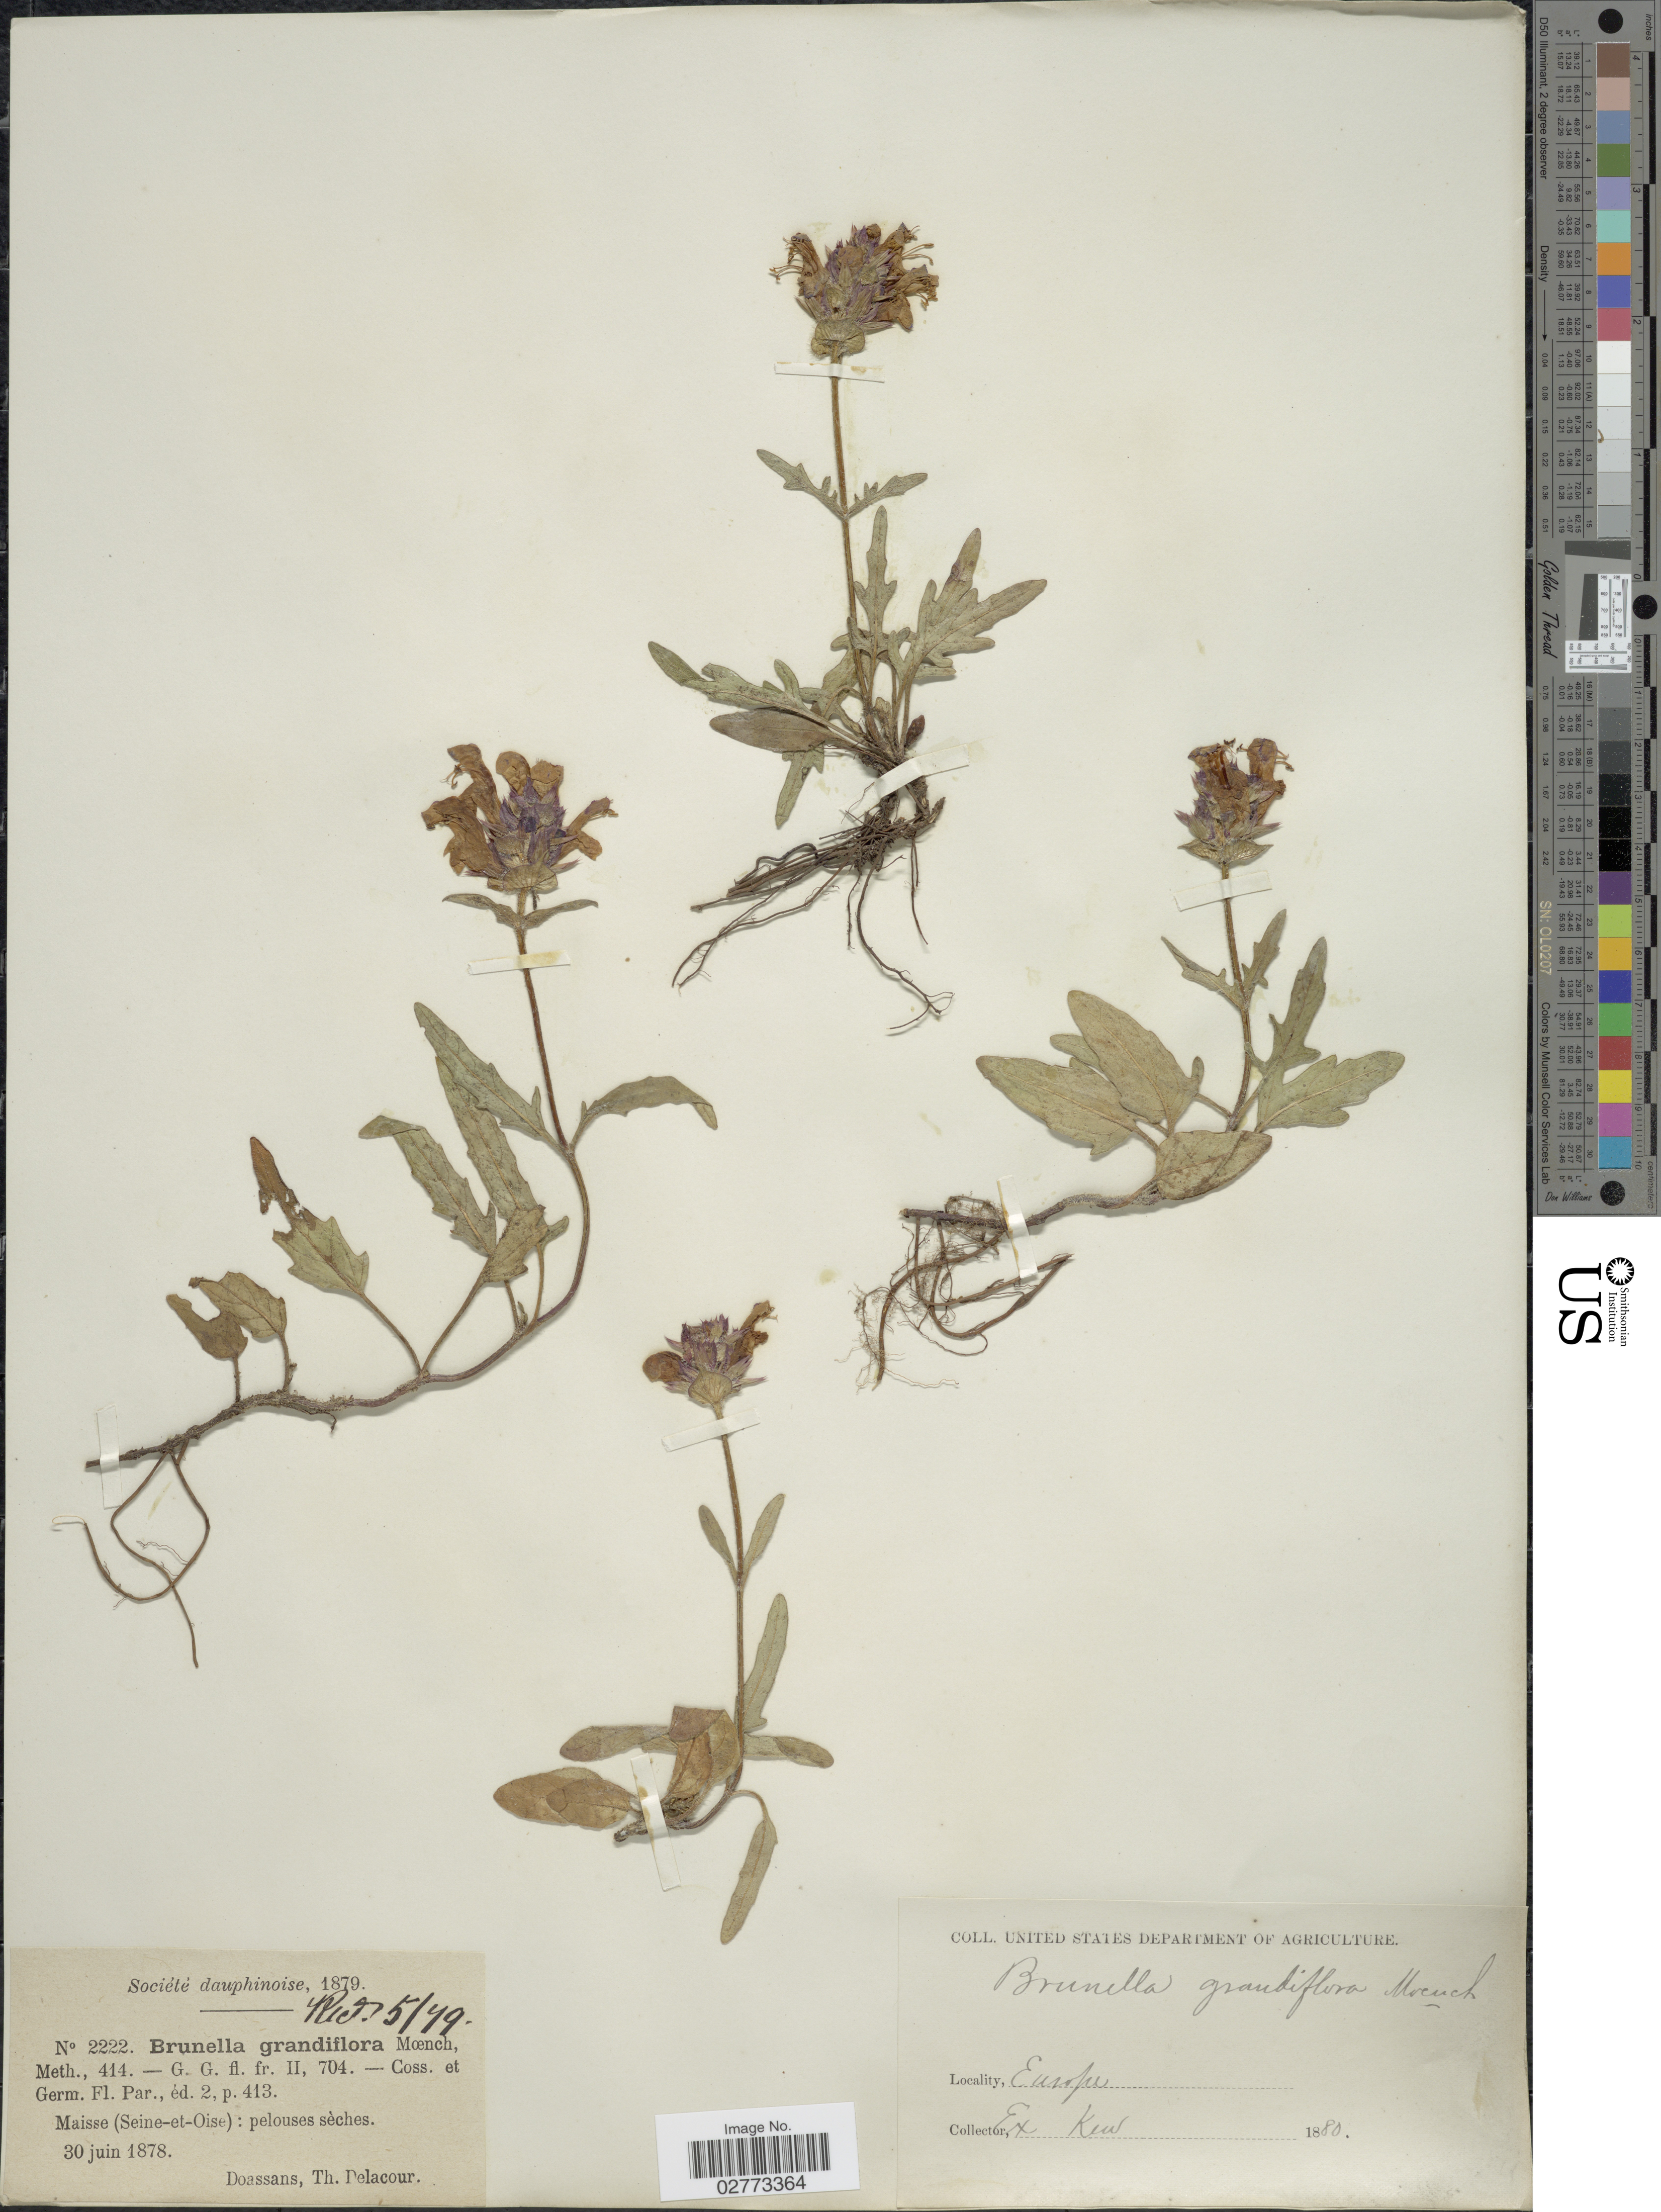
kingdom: Plantae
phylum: Tracheophyta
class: Magnoliopsida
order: Lamiales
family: Lamiaceae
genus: Prunella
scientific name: Prunella grandiflora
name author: (L.) Turra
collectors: D. Delacour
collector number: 2222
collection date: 1878-06-30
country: France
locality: Maisse (Seine-et-Oise): pelouses sèches. Europe.